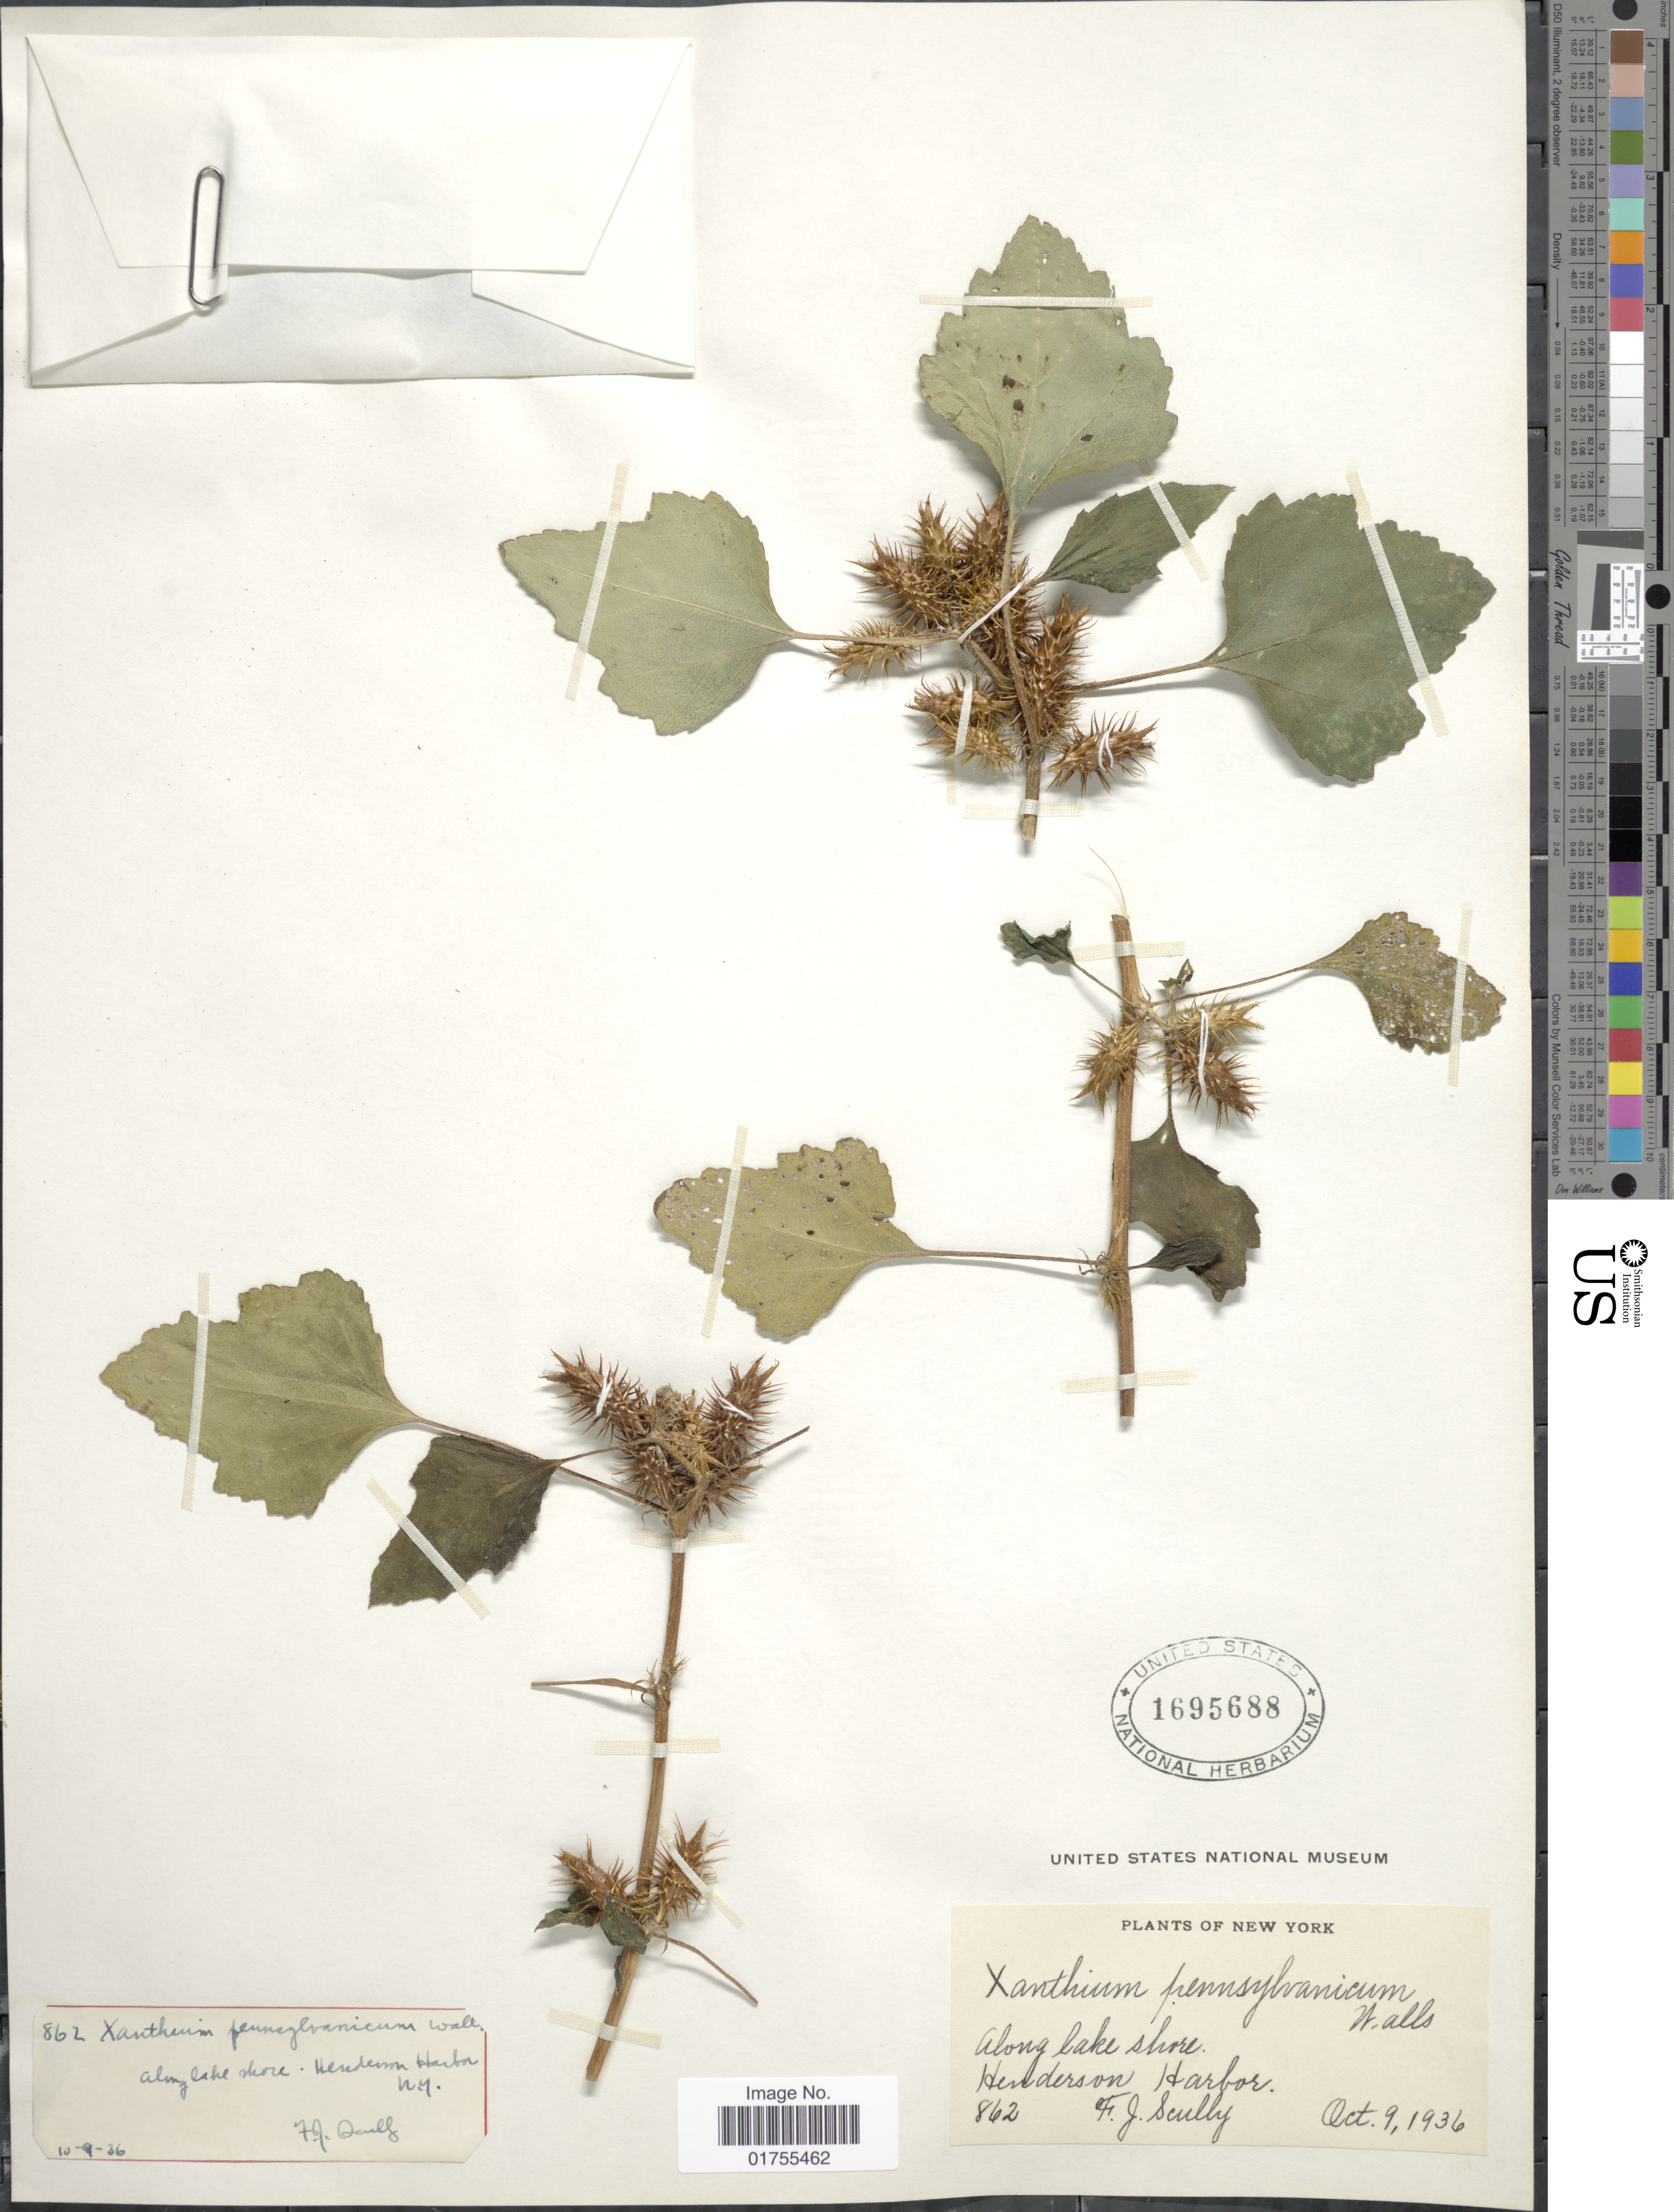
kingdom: Plantae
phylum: Tracheophyta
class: Magnoliopsida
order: Asterales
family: Asteraceae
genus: Xanthium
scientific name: Xanthium strumarium var. glabratum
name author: Mill.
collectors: F. Scully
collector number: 862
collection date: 1936-10-09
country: United States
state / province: New York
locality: Along lake shore, Henderson Harbor, N.Y.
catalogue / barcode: US 1695688